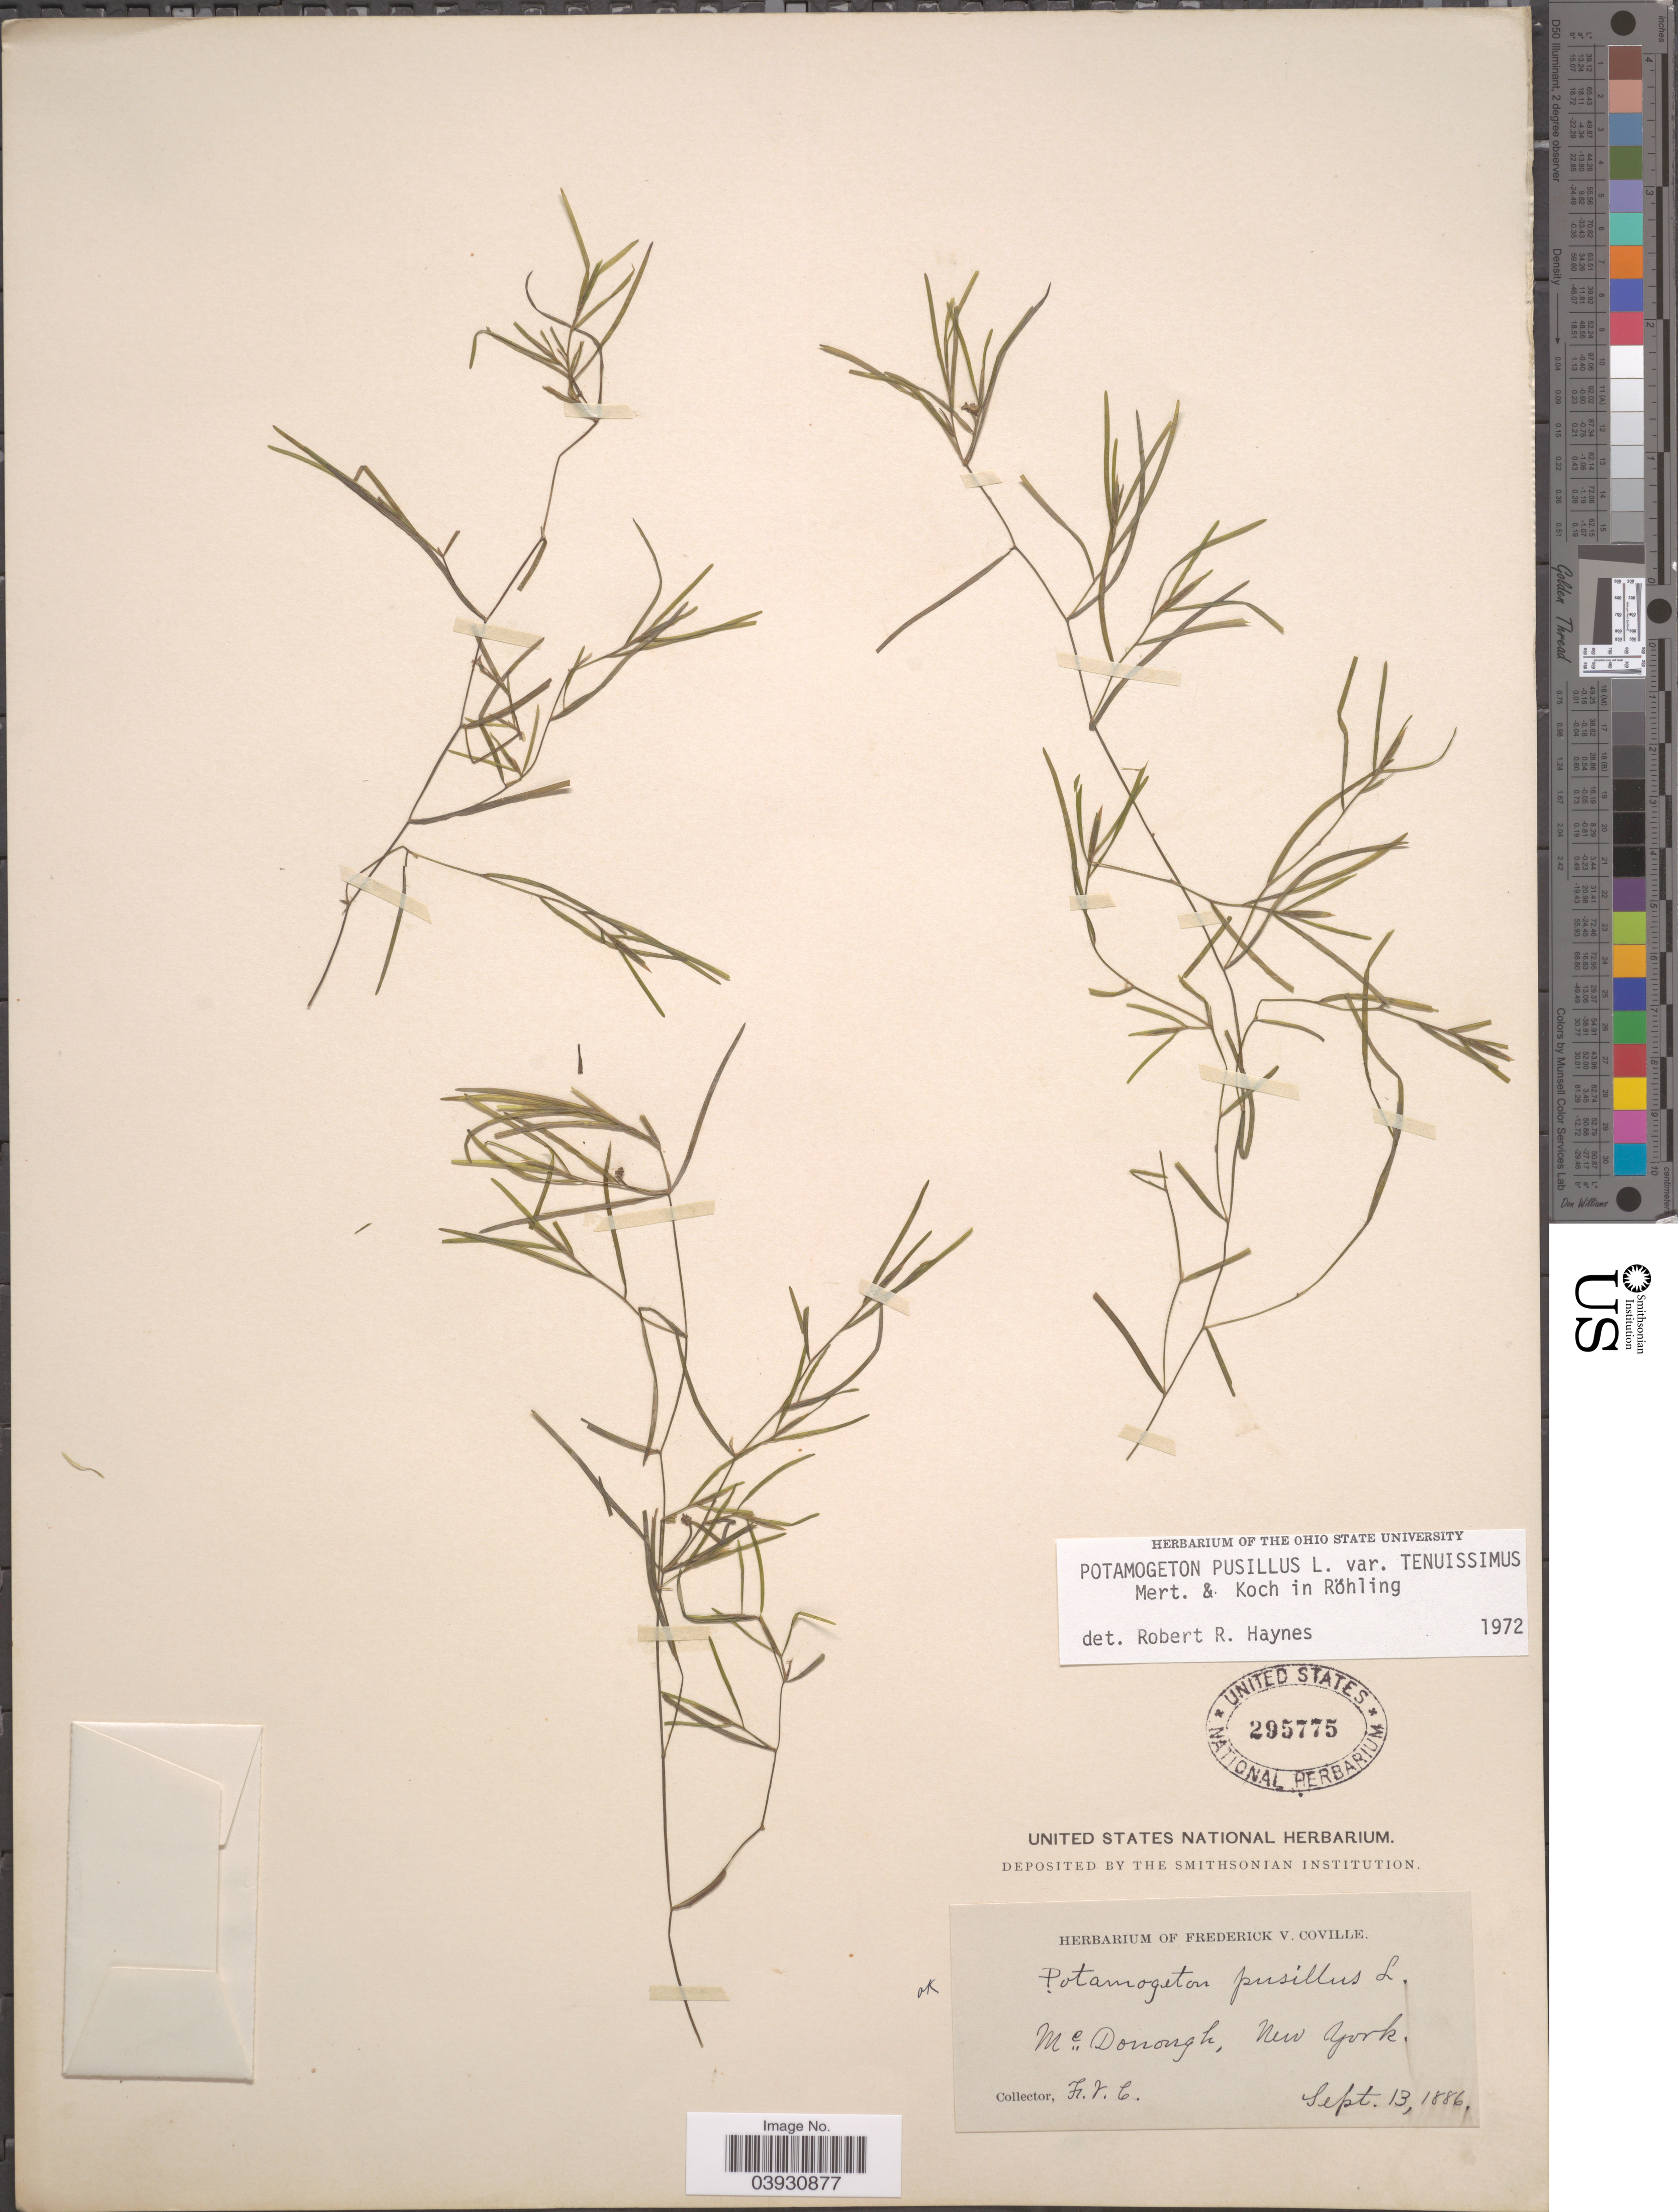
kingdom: Plantae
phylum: Tracheophyta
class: Liliopsida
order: Alismatales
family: Potamogetonaceae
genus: Potamogeton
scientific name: Potamogeton pusillus subsp. tenuissimus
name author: Mert. & W.D.J. Koch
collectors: F. V. Coville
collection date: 1886-09-13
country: United States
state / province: New York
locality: Mc Donough.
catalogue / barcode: US 295775